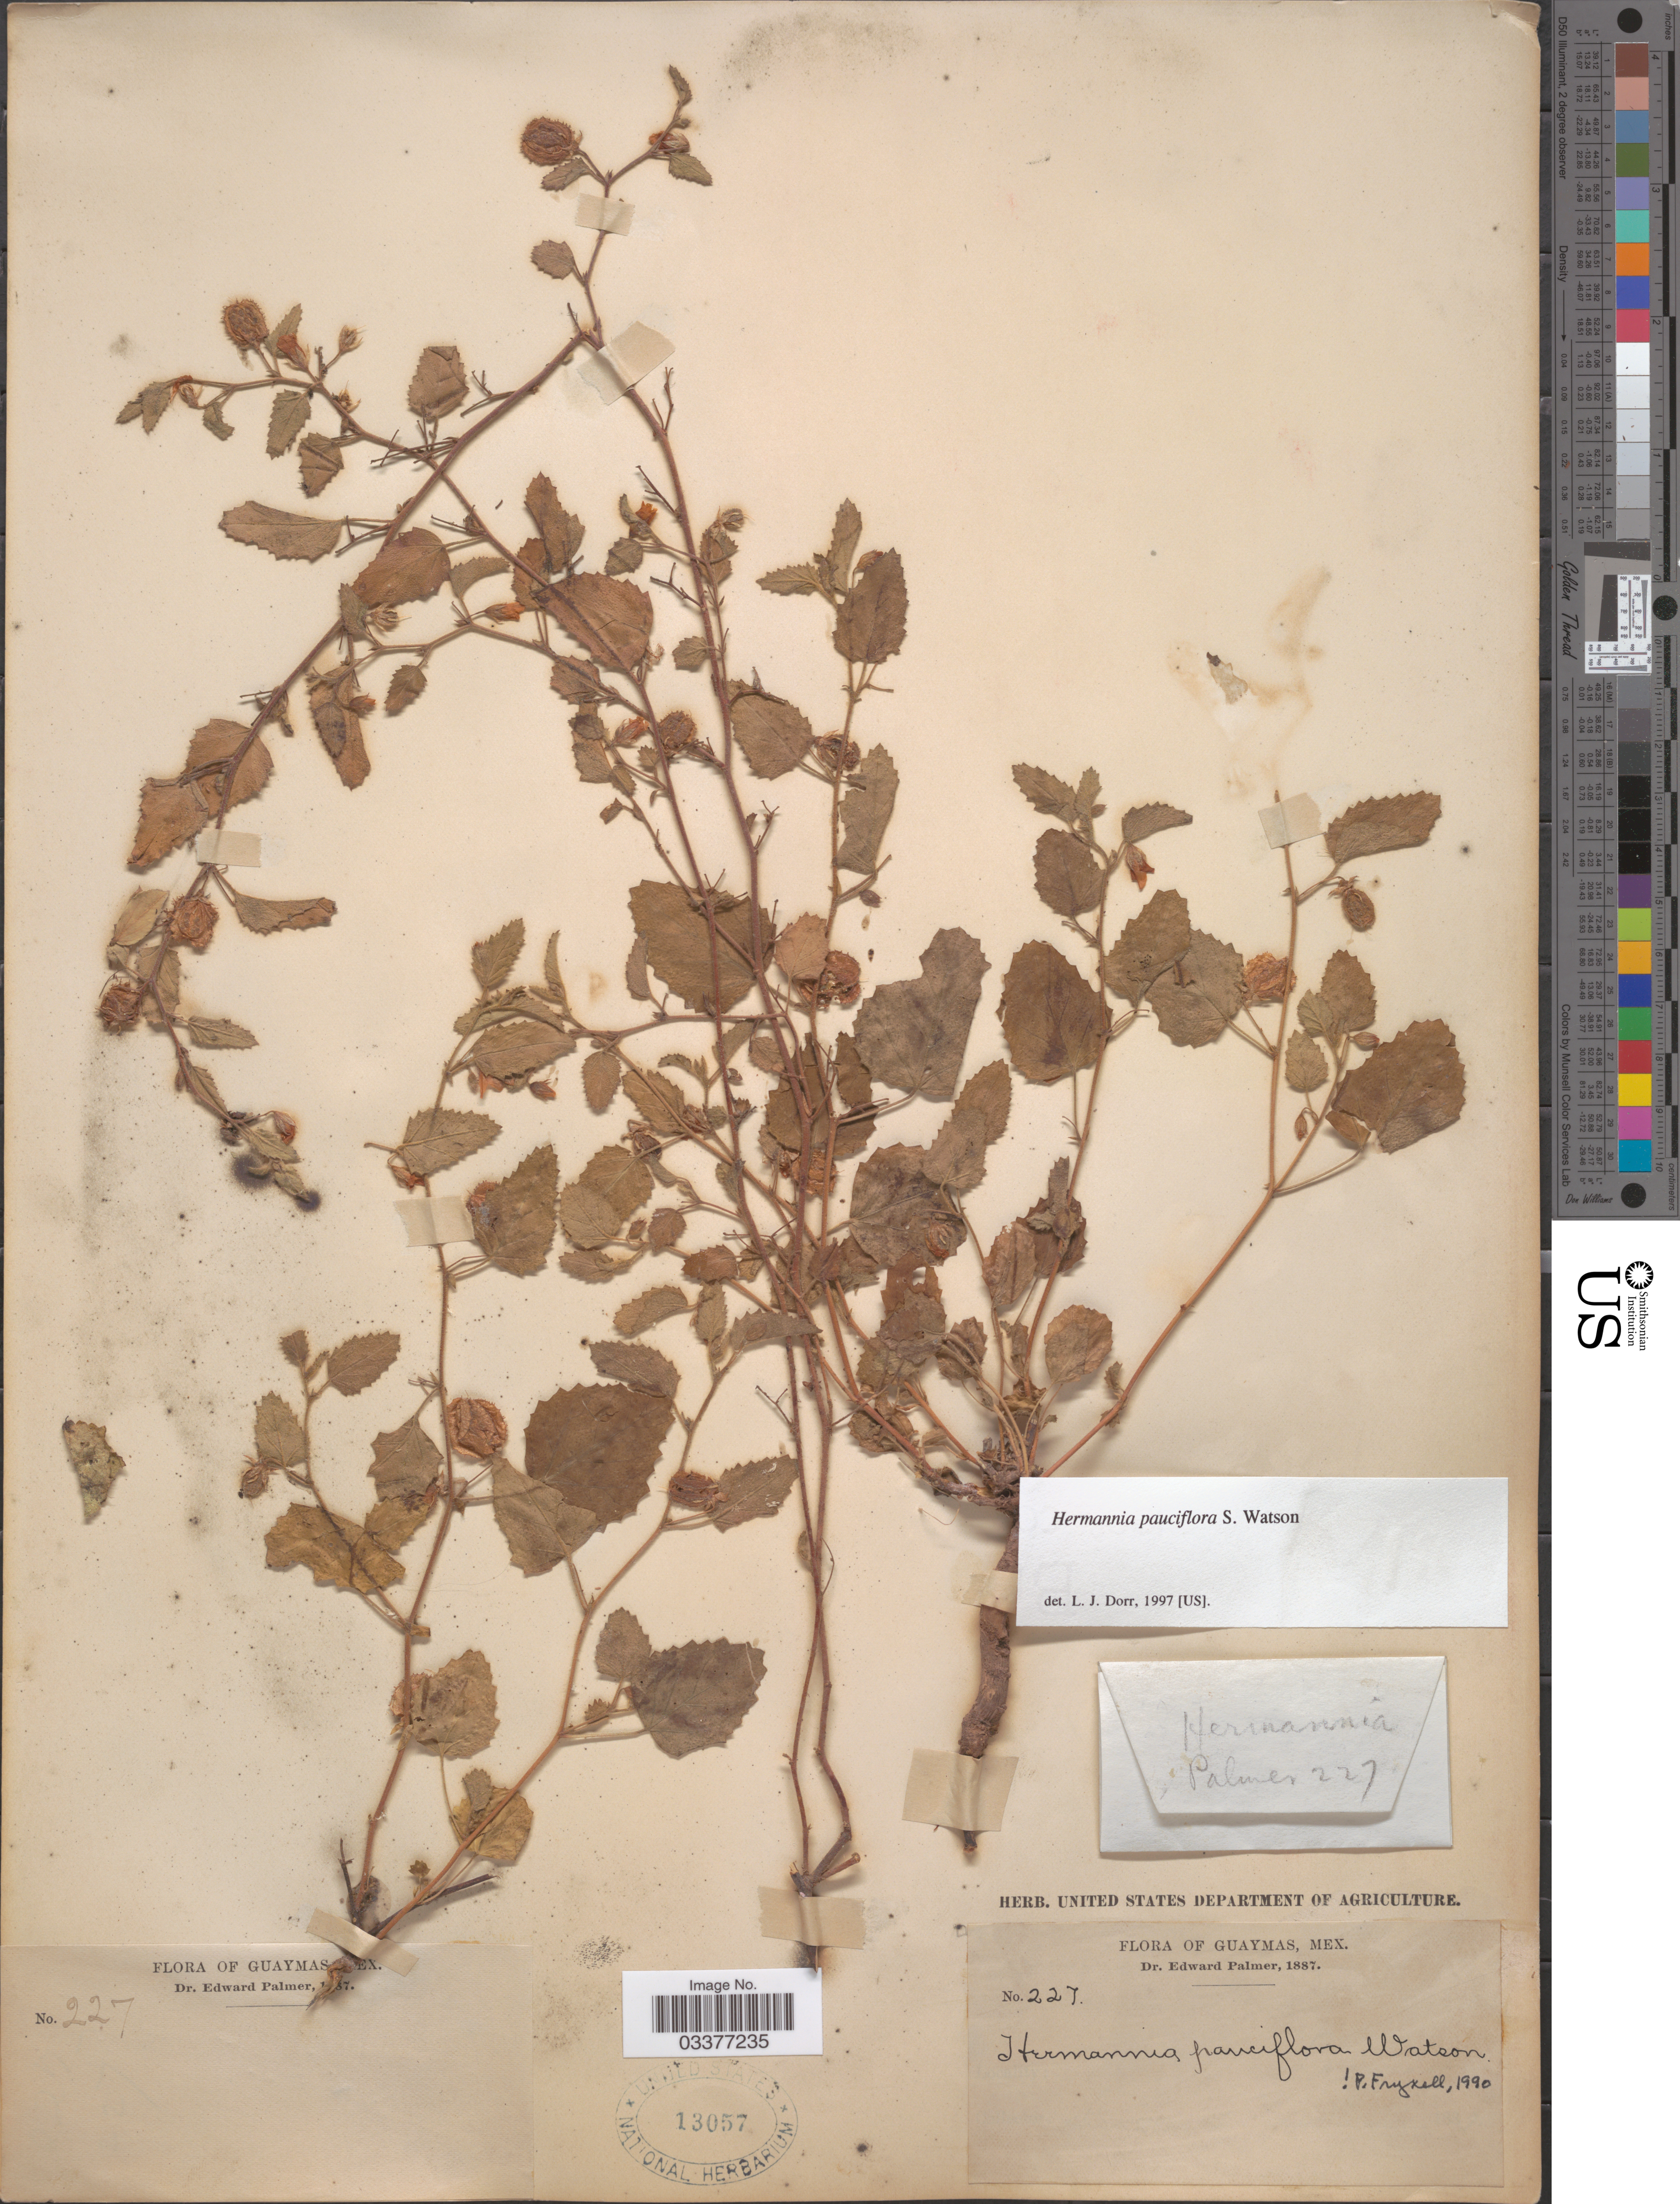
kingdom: Plantae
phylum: Tracheophyta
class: Magnoliopsida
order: Malvales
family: Malvaceae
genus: Hermannia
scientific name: Hermannia pauciflora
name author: S. Watson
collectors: E. Palmer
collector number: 227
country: Mexico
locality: Guaymas.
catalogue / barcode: US 13057